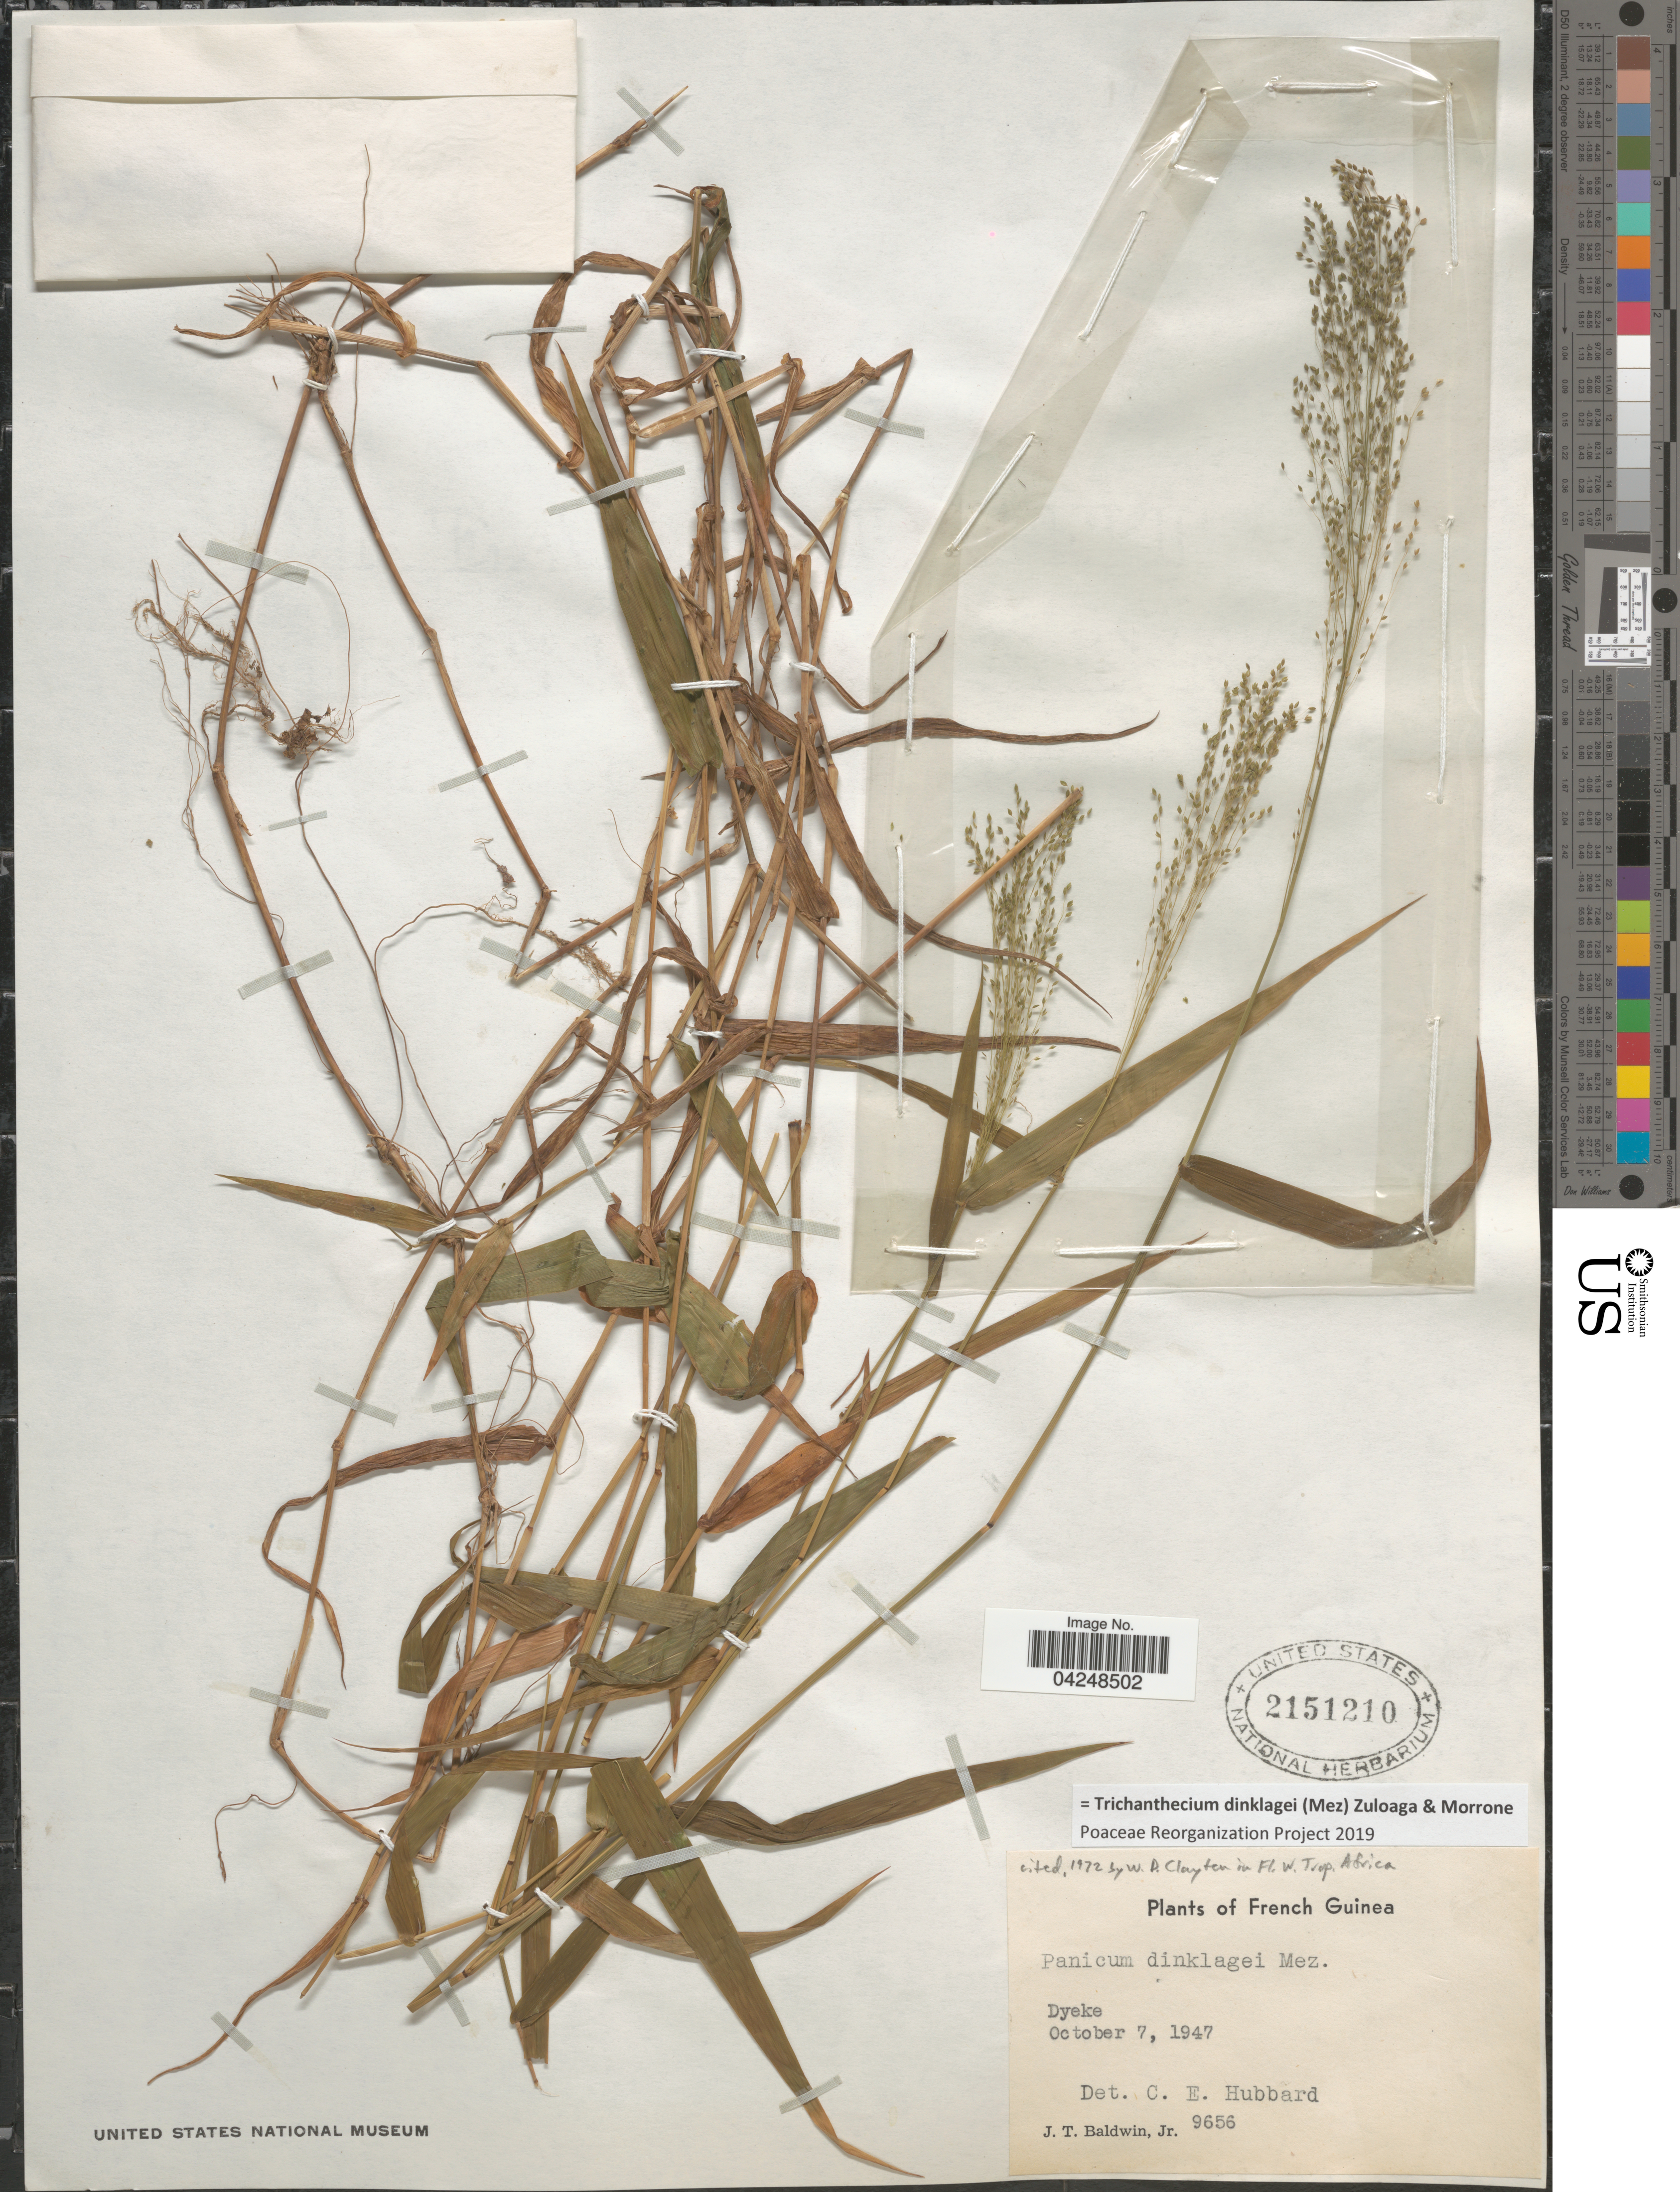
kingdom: Plantae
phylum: Tracheophyta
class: Liliopsida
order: Poales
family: Poaceae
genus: Trichanthecium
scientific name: Trichanthecium dinklagei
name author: (Mez) Zuloaga & Morrone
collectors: J. T. Baldwin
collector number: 9656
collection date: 1947-10-07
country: French Guiana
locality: Dyeke.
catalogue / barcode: US 2151210